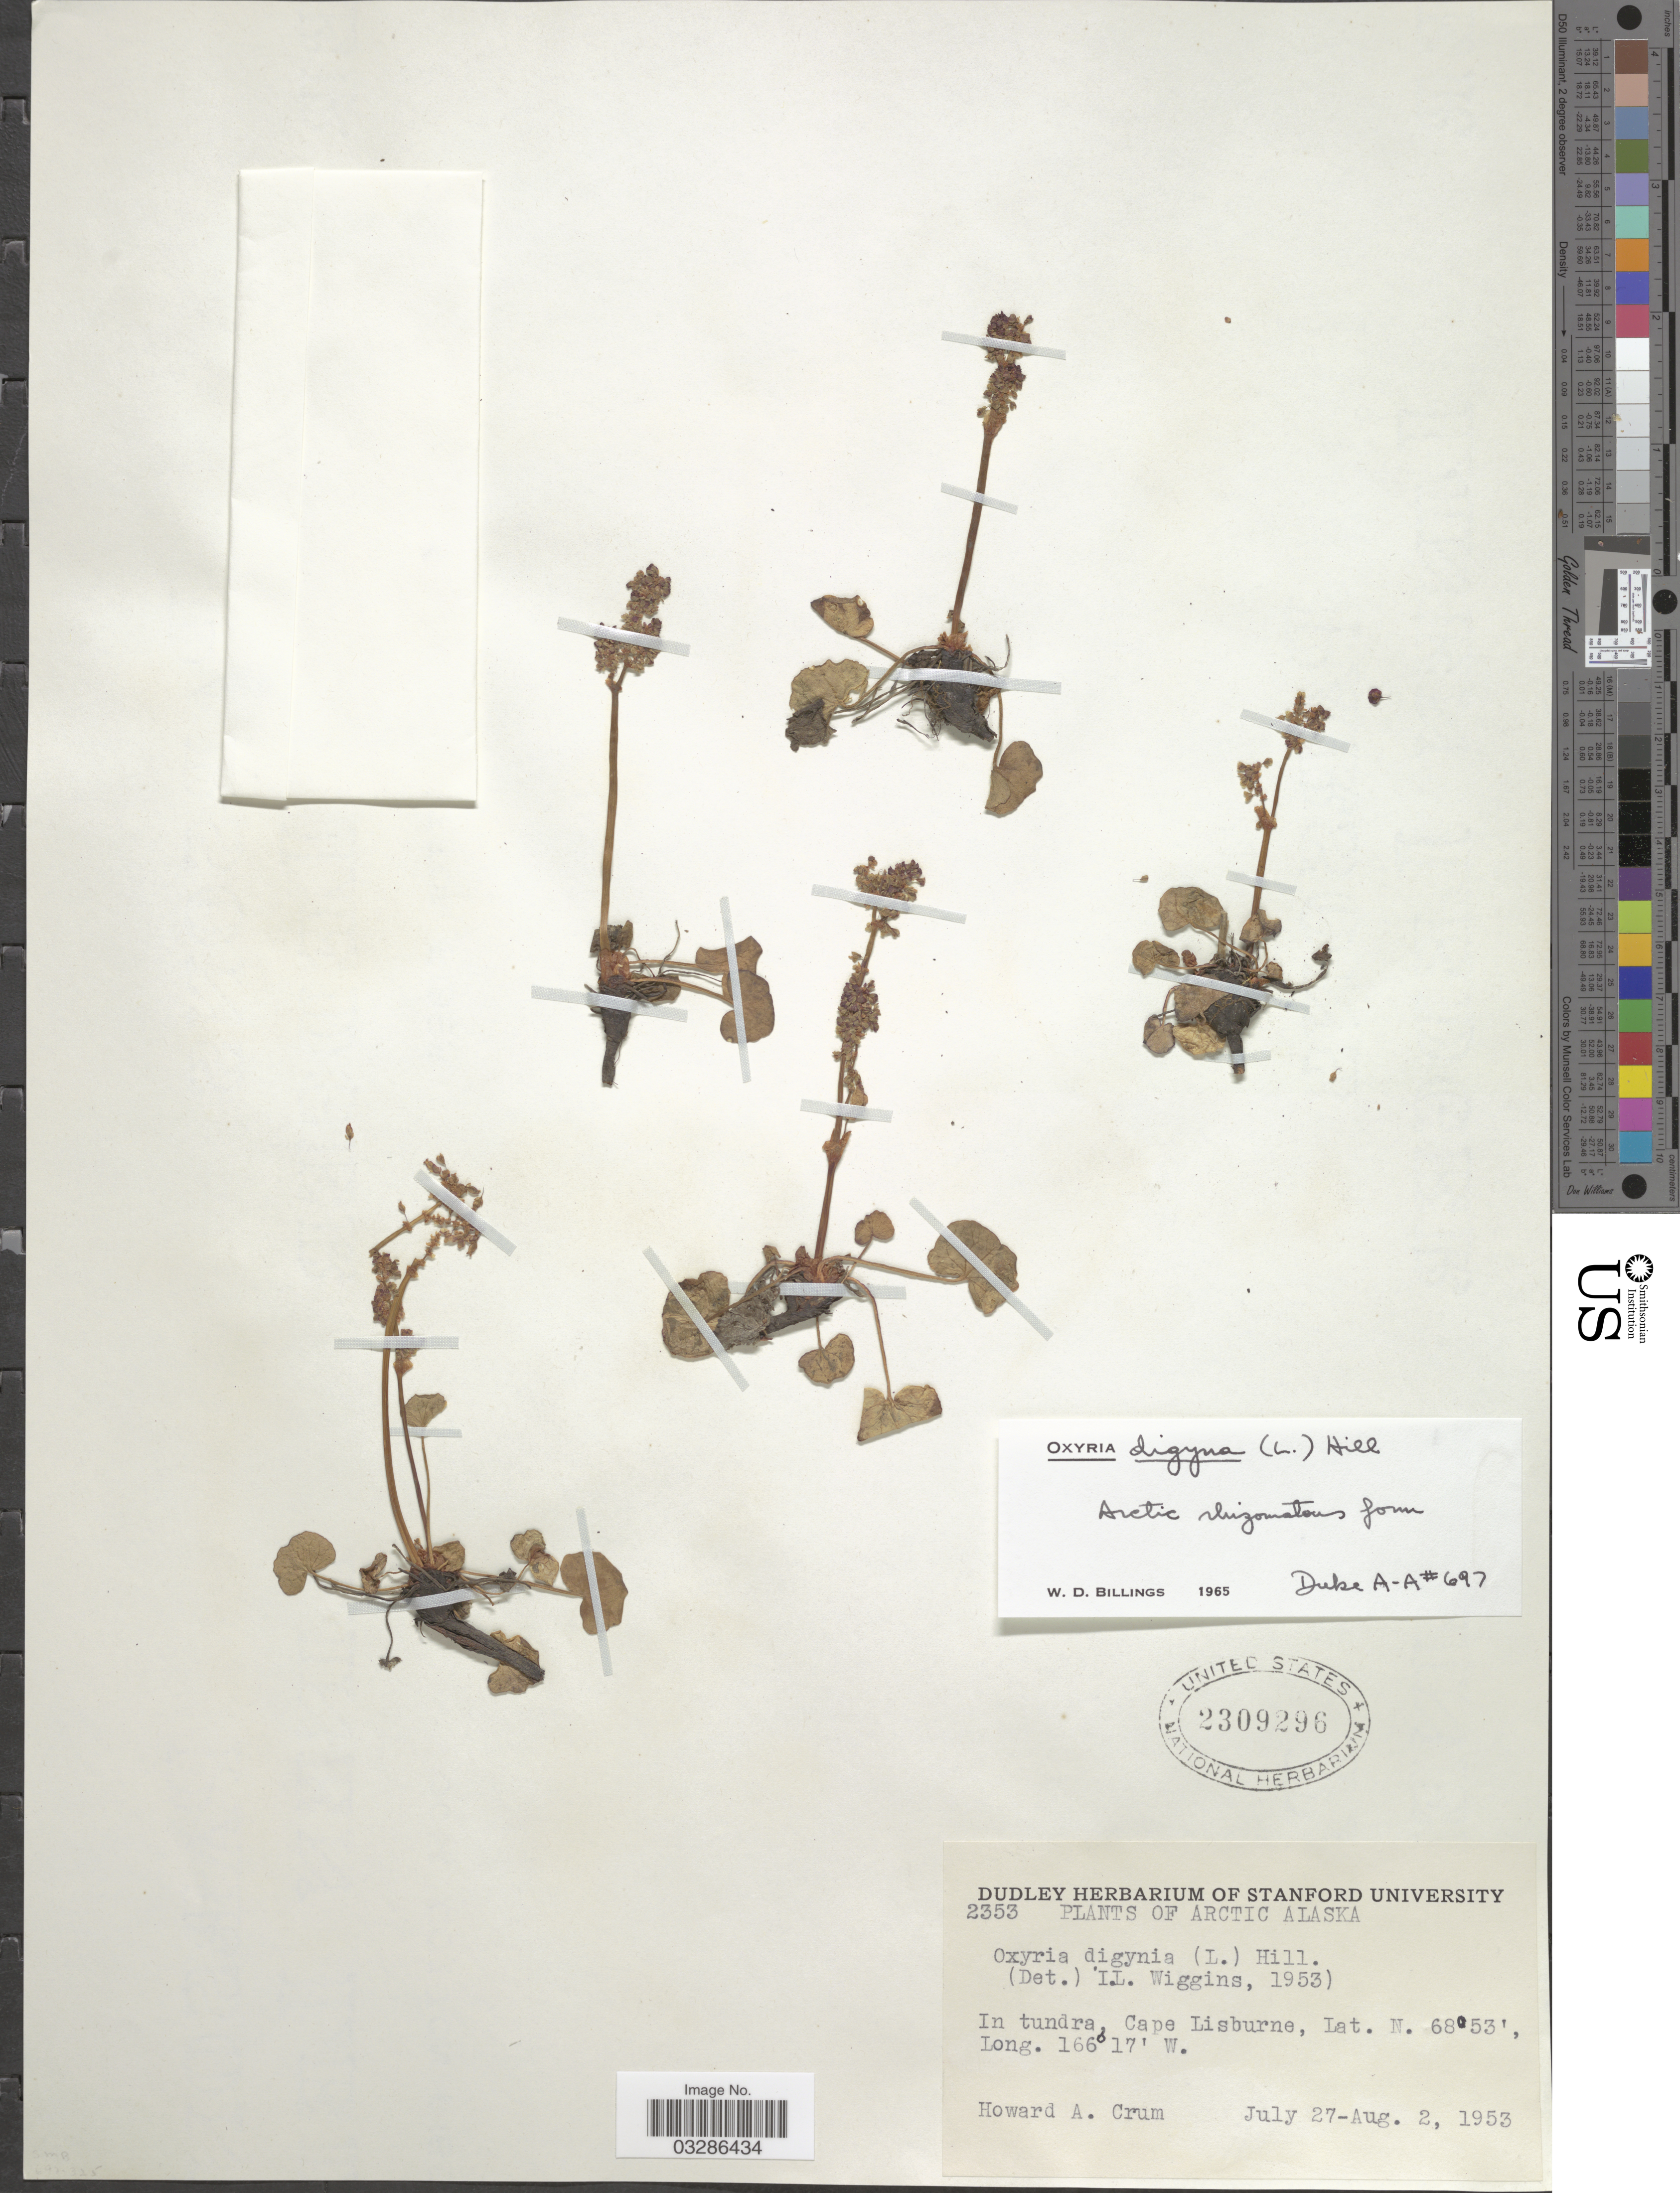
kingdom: Plantae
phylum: Tracheophyta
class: Magnoliopsida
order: Caryophyllales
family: Polygonaceae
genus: Oxyria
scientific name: Oxyria digyna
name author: (L.) Hill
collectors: H. A. Crum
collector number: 2353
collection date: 1953-07-27/1953-08-02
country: United States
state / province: Alaska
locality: Arctic Alaska. In tundra, Cape Lisburne.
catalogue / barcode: US 2309296